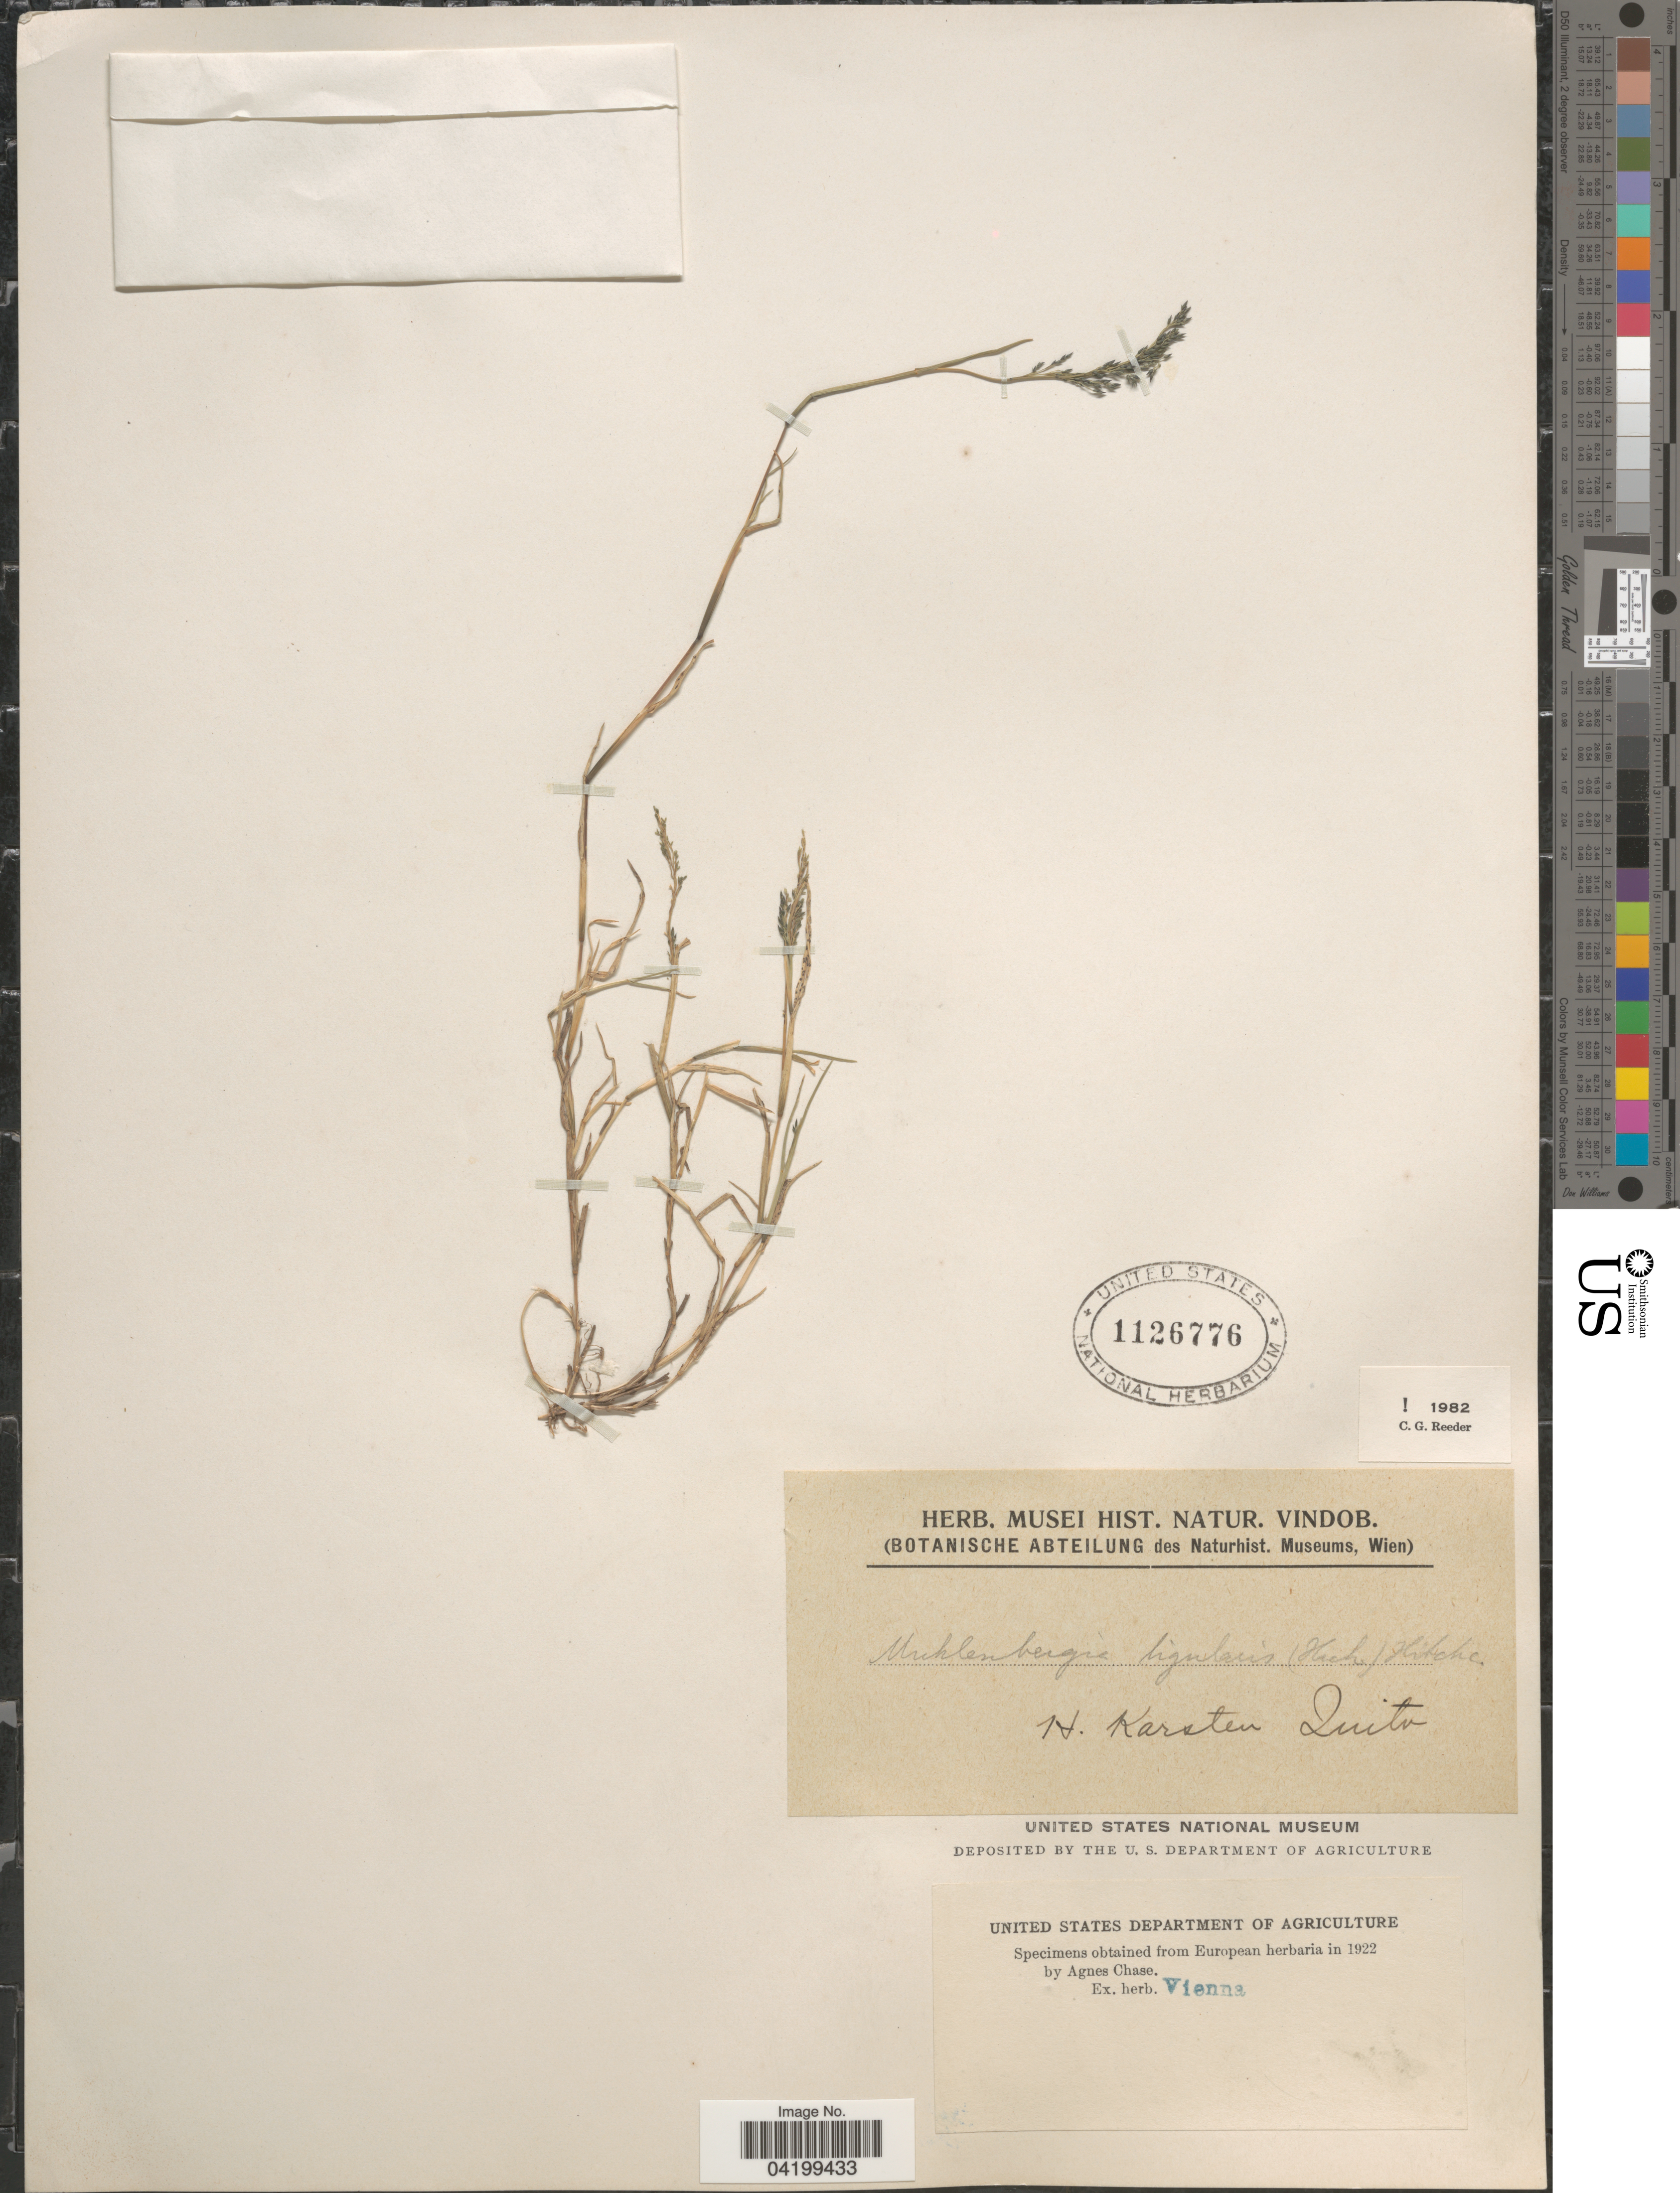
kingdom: Plantae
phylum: Tracheophyta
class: Liliopsida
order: Poales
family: Poaceae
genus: Muhlenbergia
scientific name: Muhlenbergia ligularis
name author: (Hack.) Hitchc.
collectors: H. Karsten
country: Ecuador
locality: Quito.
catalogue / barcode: US 1126776